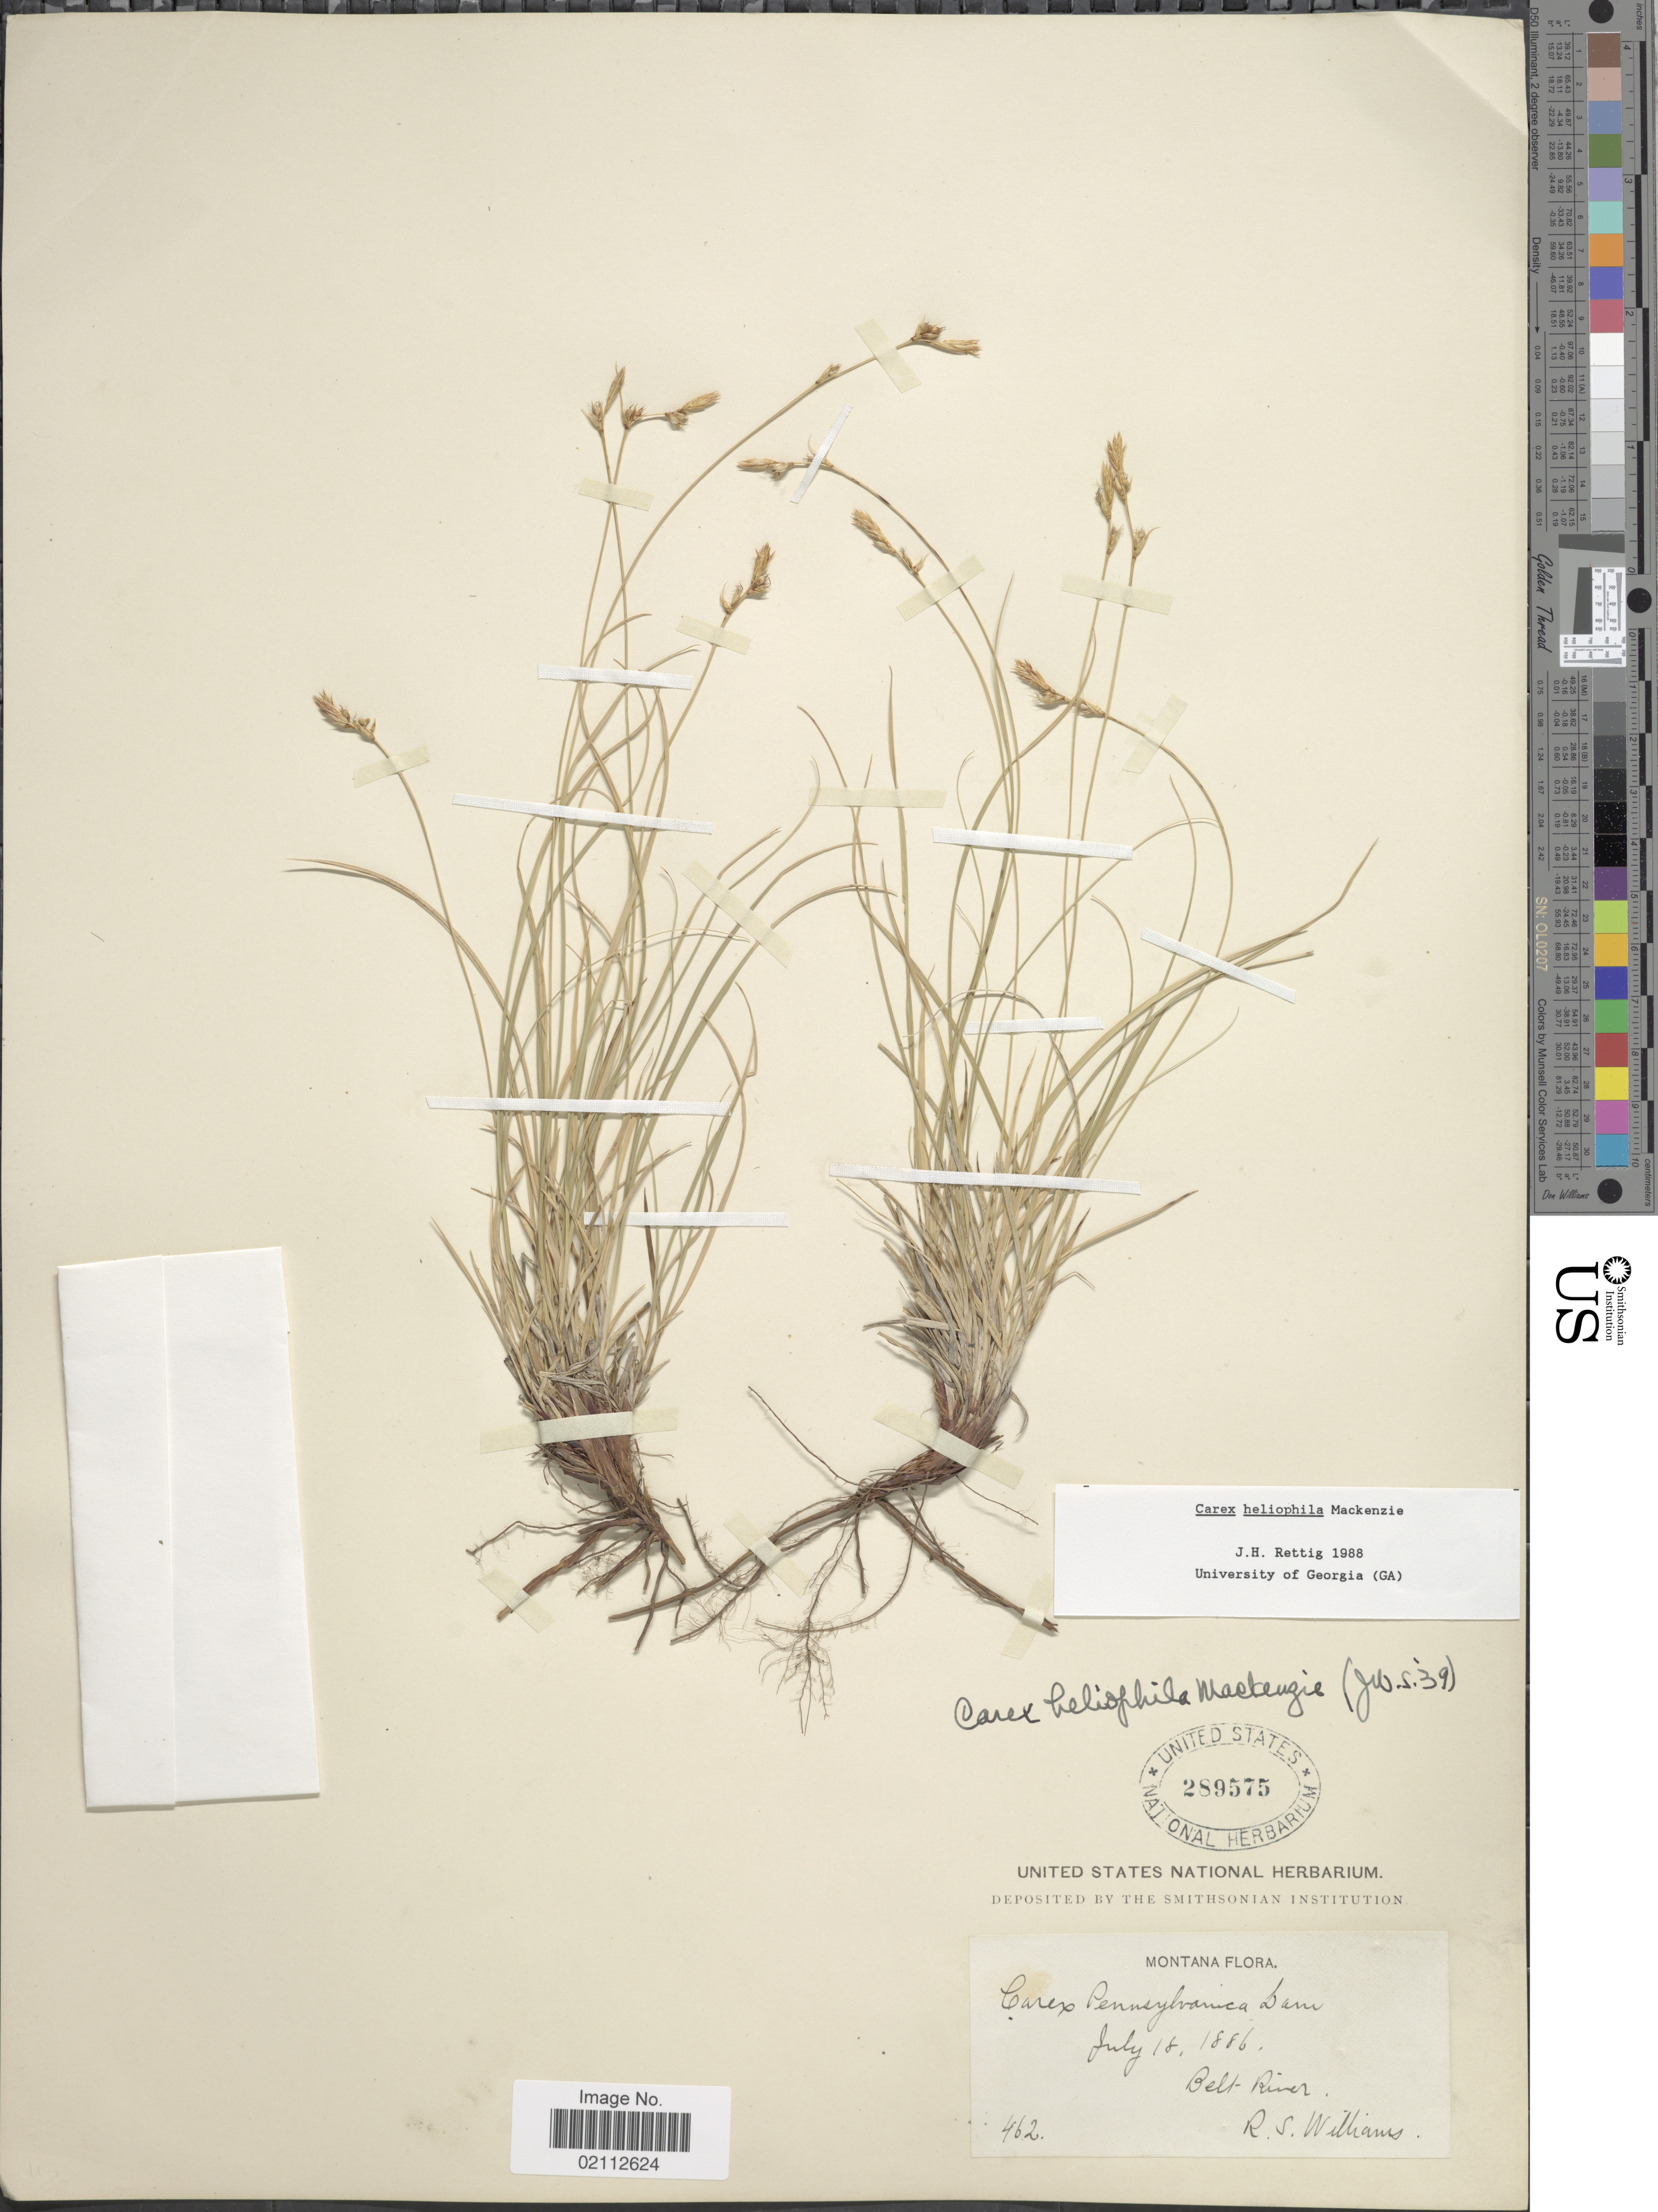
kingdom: Plantae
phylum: Tracheophyta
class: Liliopsida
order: Poales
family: Cyperaceae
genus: Carex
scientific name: Carex heliophila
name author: Mack.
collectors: R. S. Williams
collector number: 462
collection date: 1886-07-18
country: United States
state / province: Montana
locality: Belt River.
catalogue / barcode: US 289575